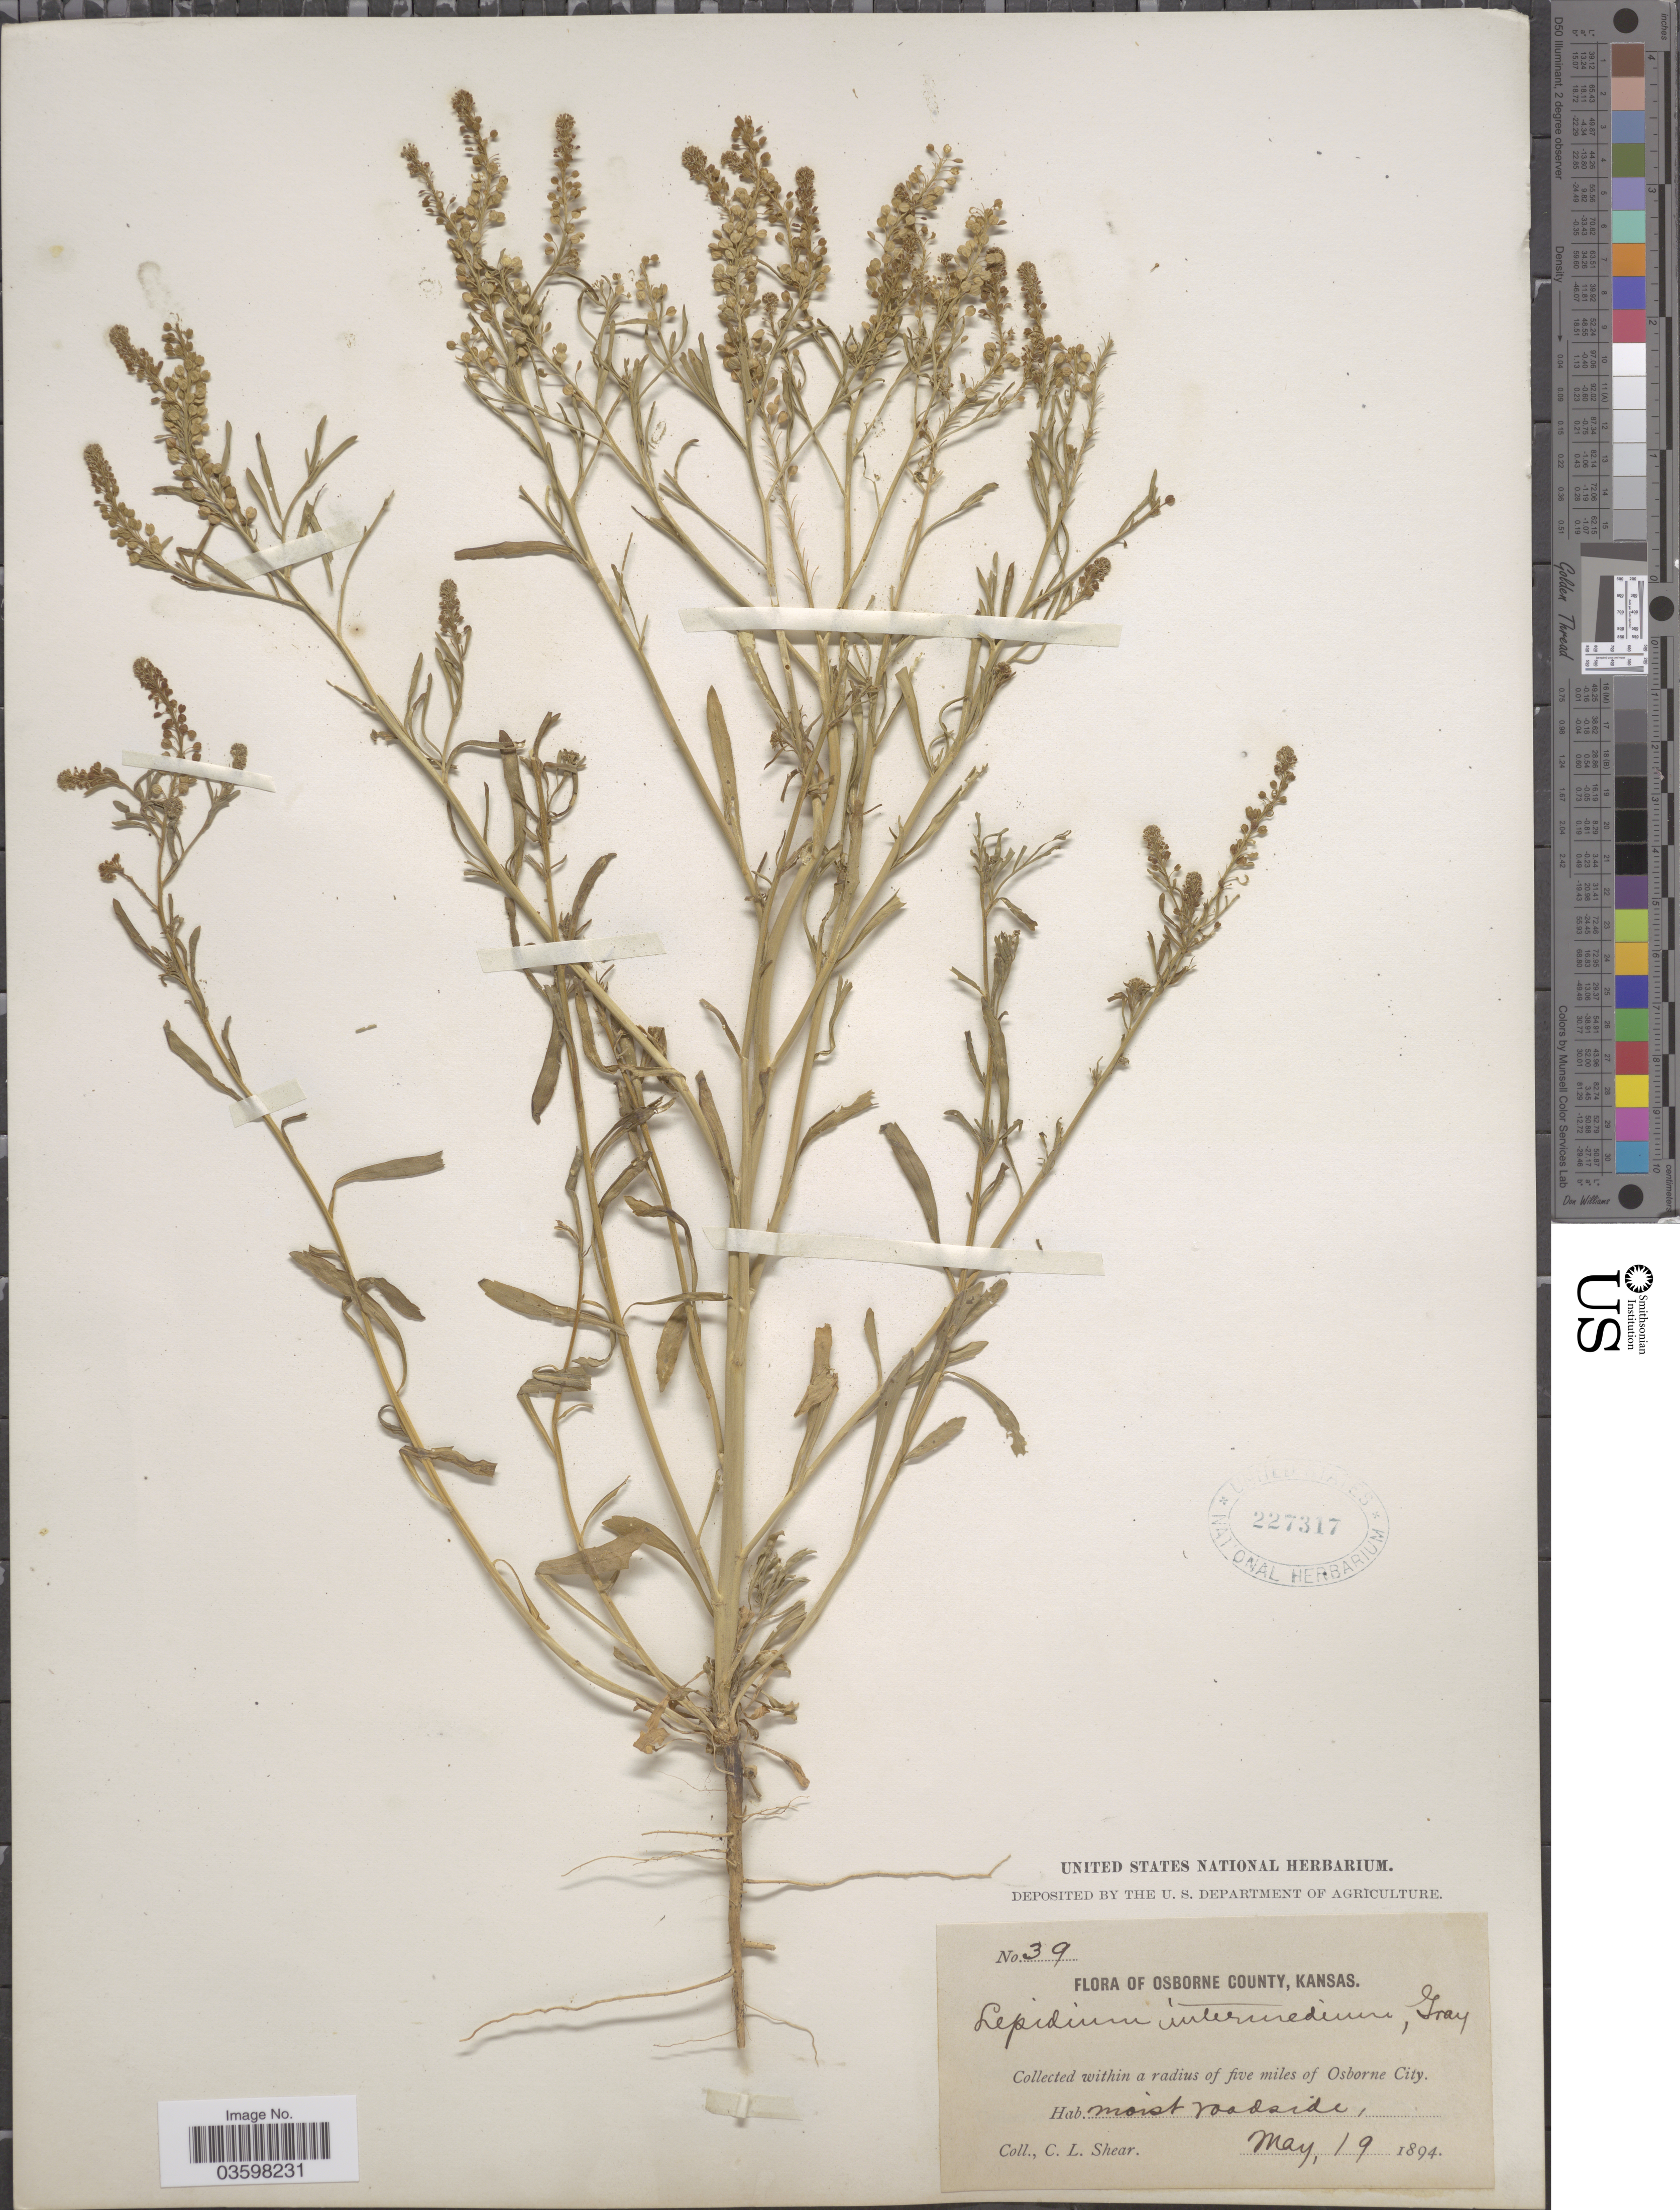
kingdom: Plantae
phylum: Tracheophyta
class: Magnoliopsida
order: Brassicales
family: Brassicaceae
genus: Lepidium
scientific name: Lepidium densiflorum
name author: Schrad.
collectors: C. L. Shear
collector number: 39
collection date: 1894-05-19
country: United States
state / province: Kansas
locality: Osborne County. Collected within a radius of five miles of Osborne City.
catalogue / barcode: US 227317